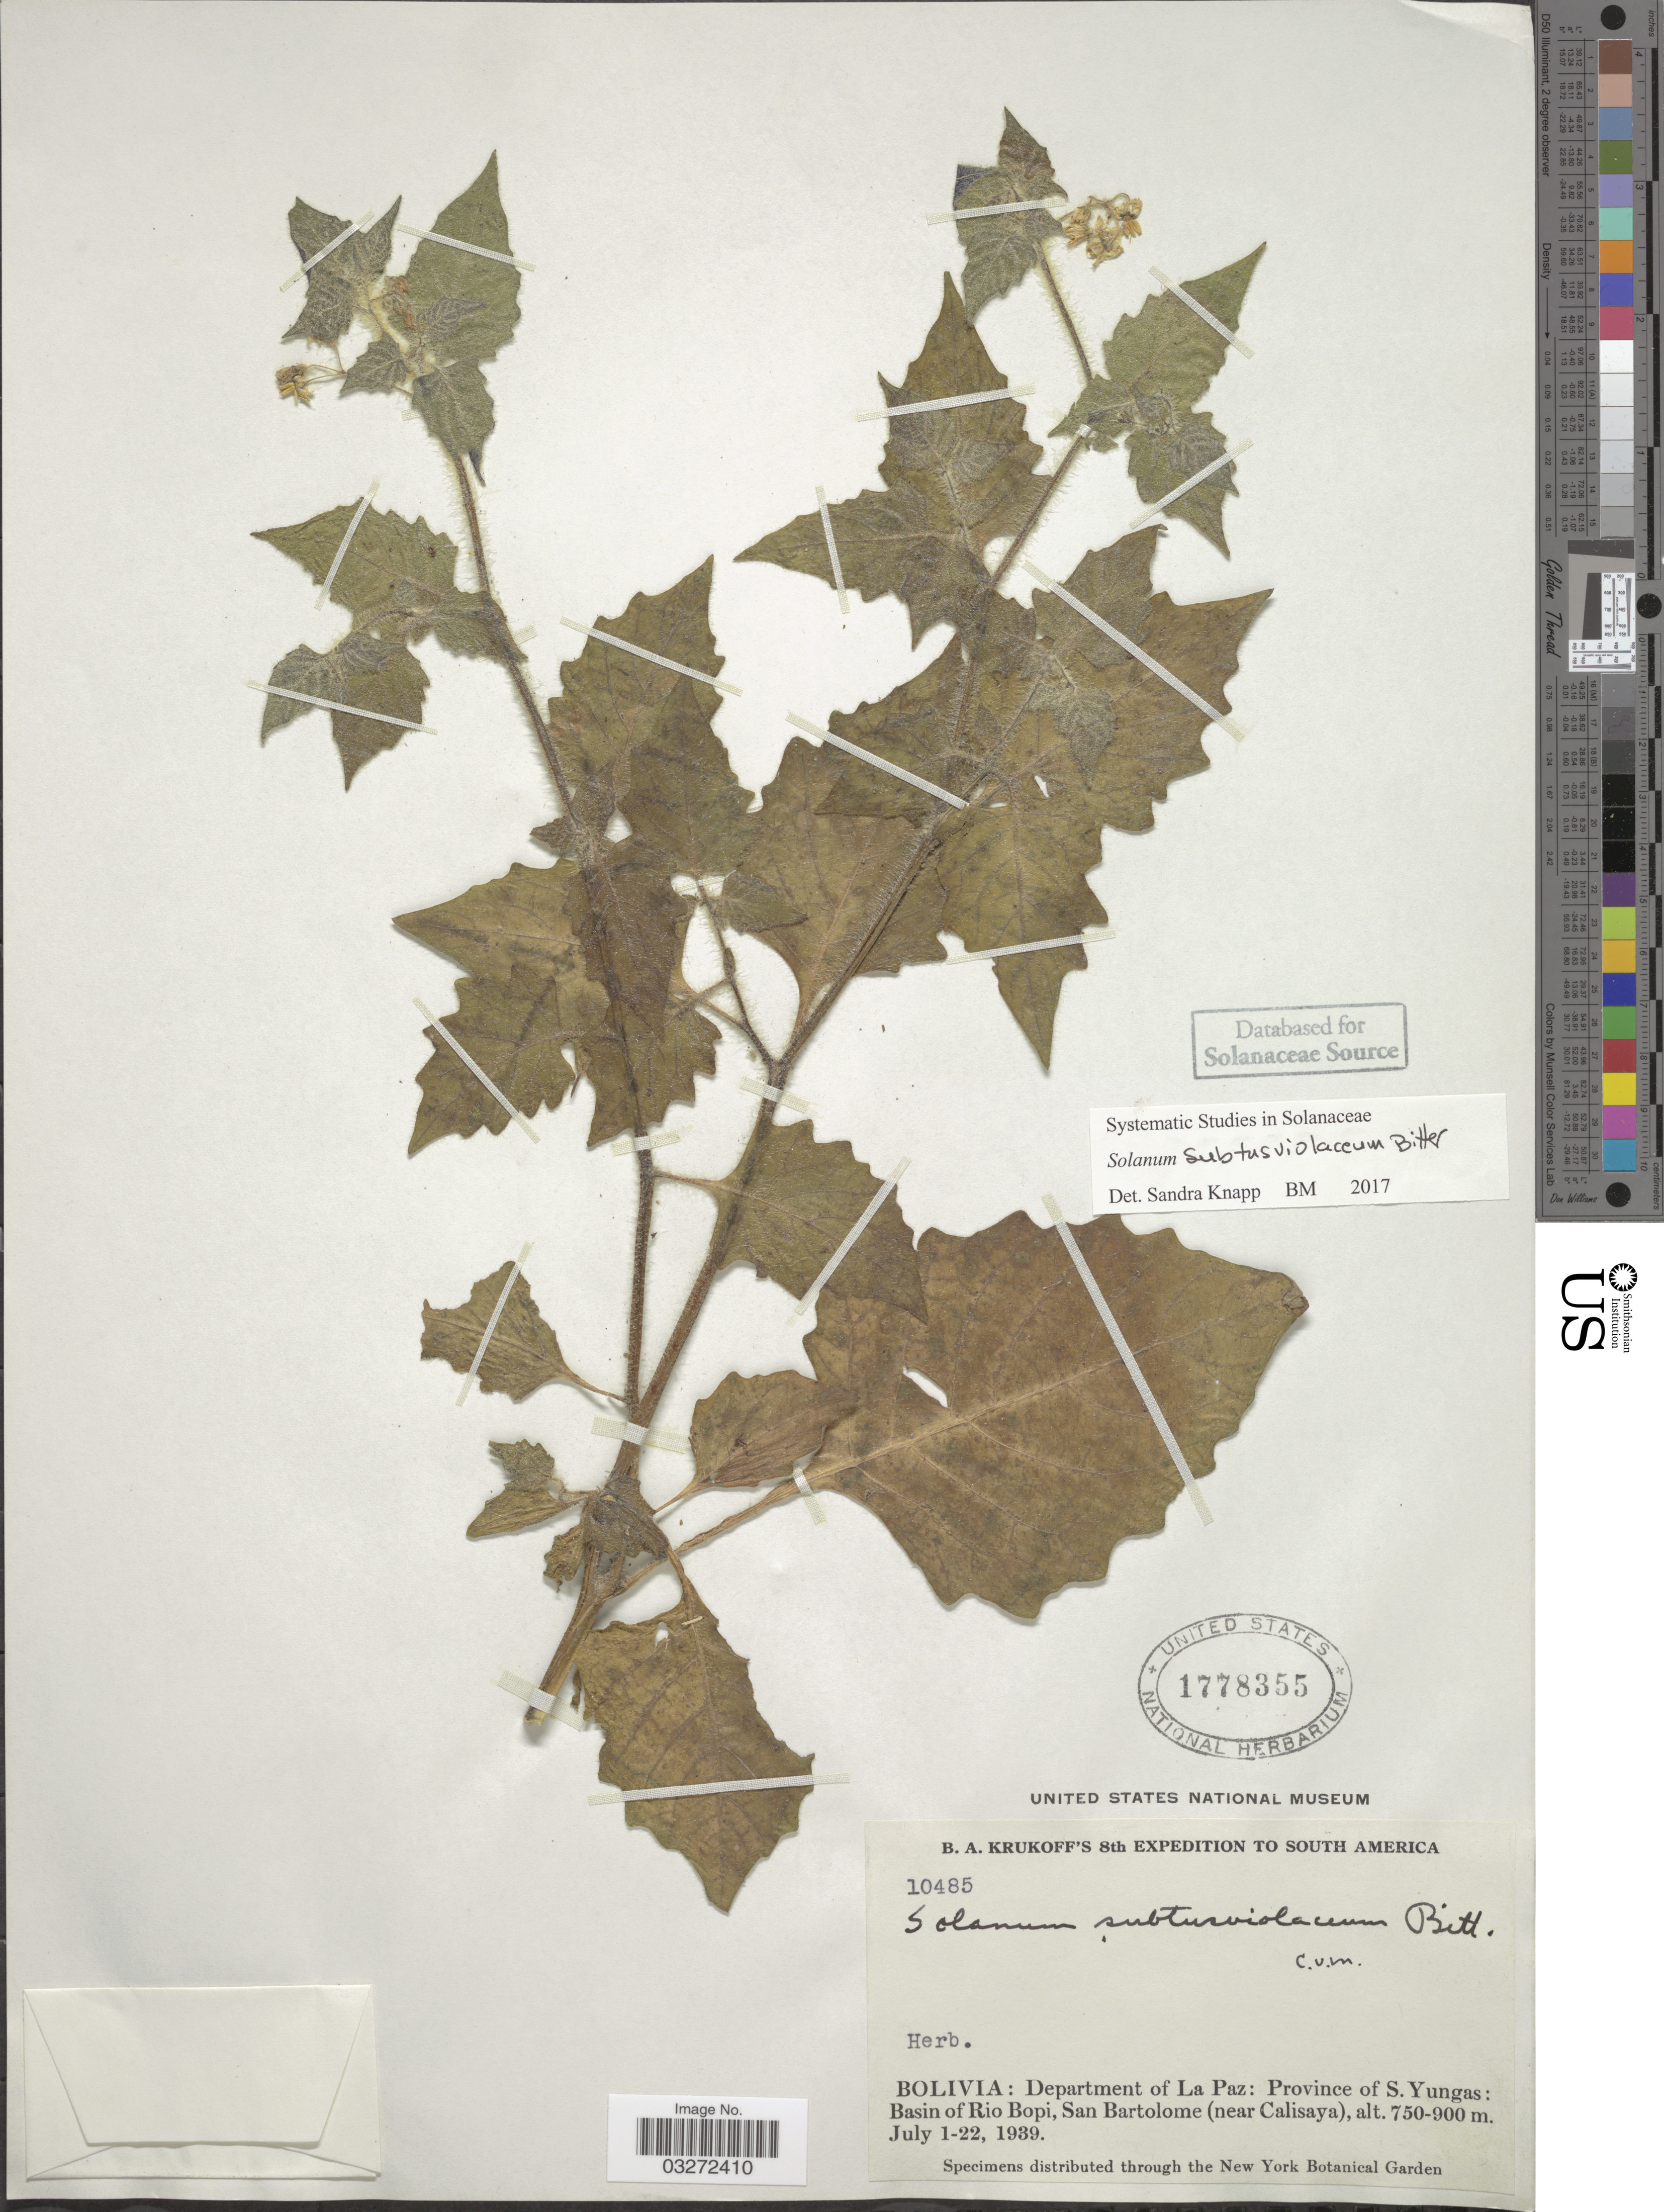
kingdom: Plantae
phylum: Tracheophyta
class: Magnoliopsida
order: Solanales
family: Solanaceae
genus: Solanum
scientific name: Solanum subtusviolaceum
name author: Bitter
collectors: B. A. Krukoff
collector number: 10485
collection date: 1939-07-01/1939-07-22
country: Bolivia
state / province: La Paz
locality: Department of La Paz: Province of S. Yungas: Basin of Rio Bopi, San Bartolome (near Calisaya).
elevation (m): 750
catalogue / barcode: US 1778355